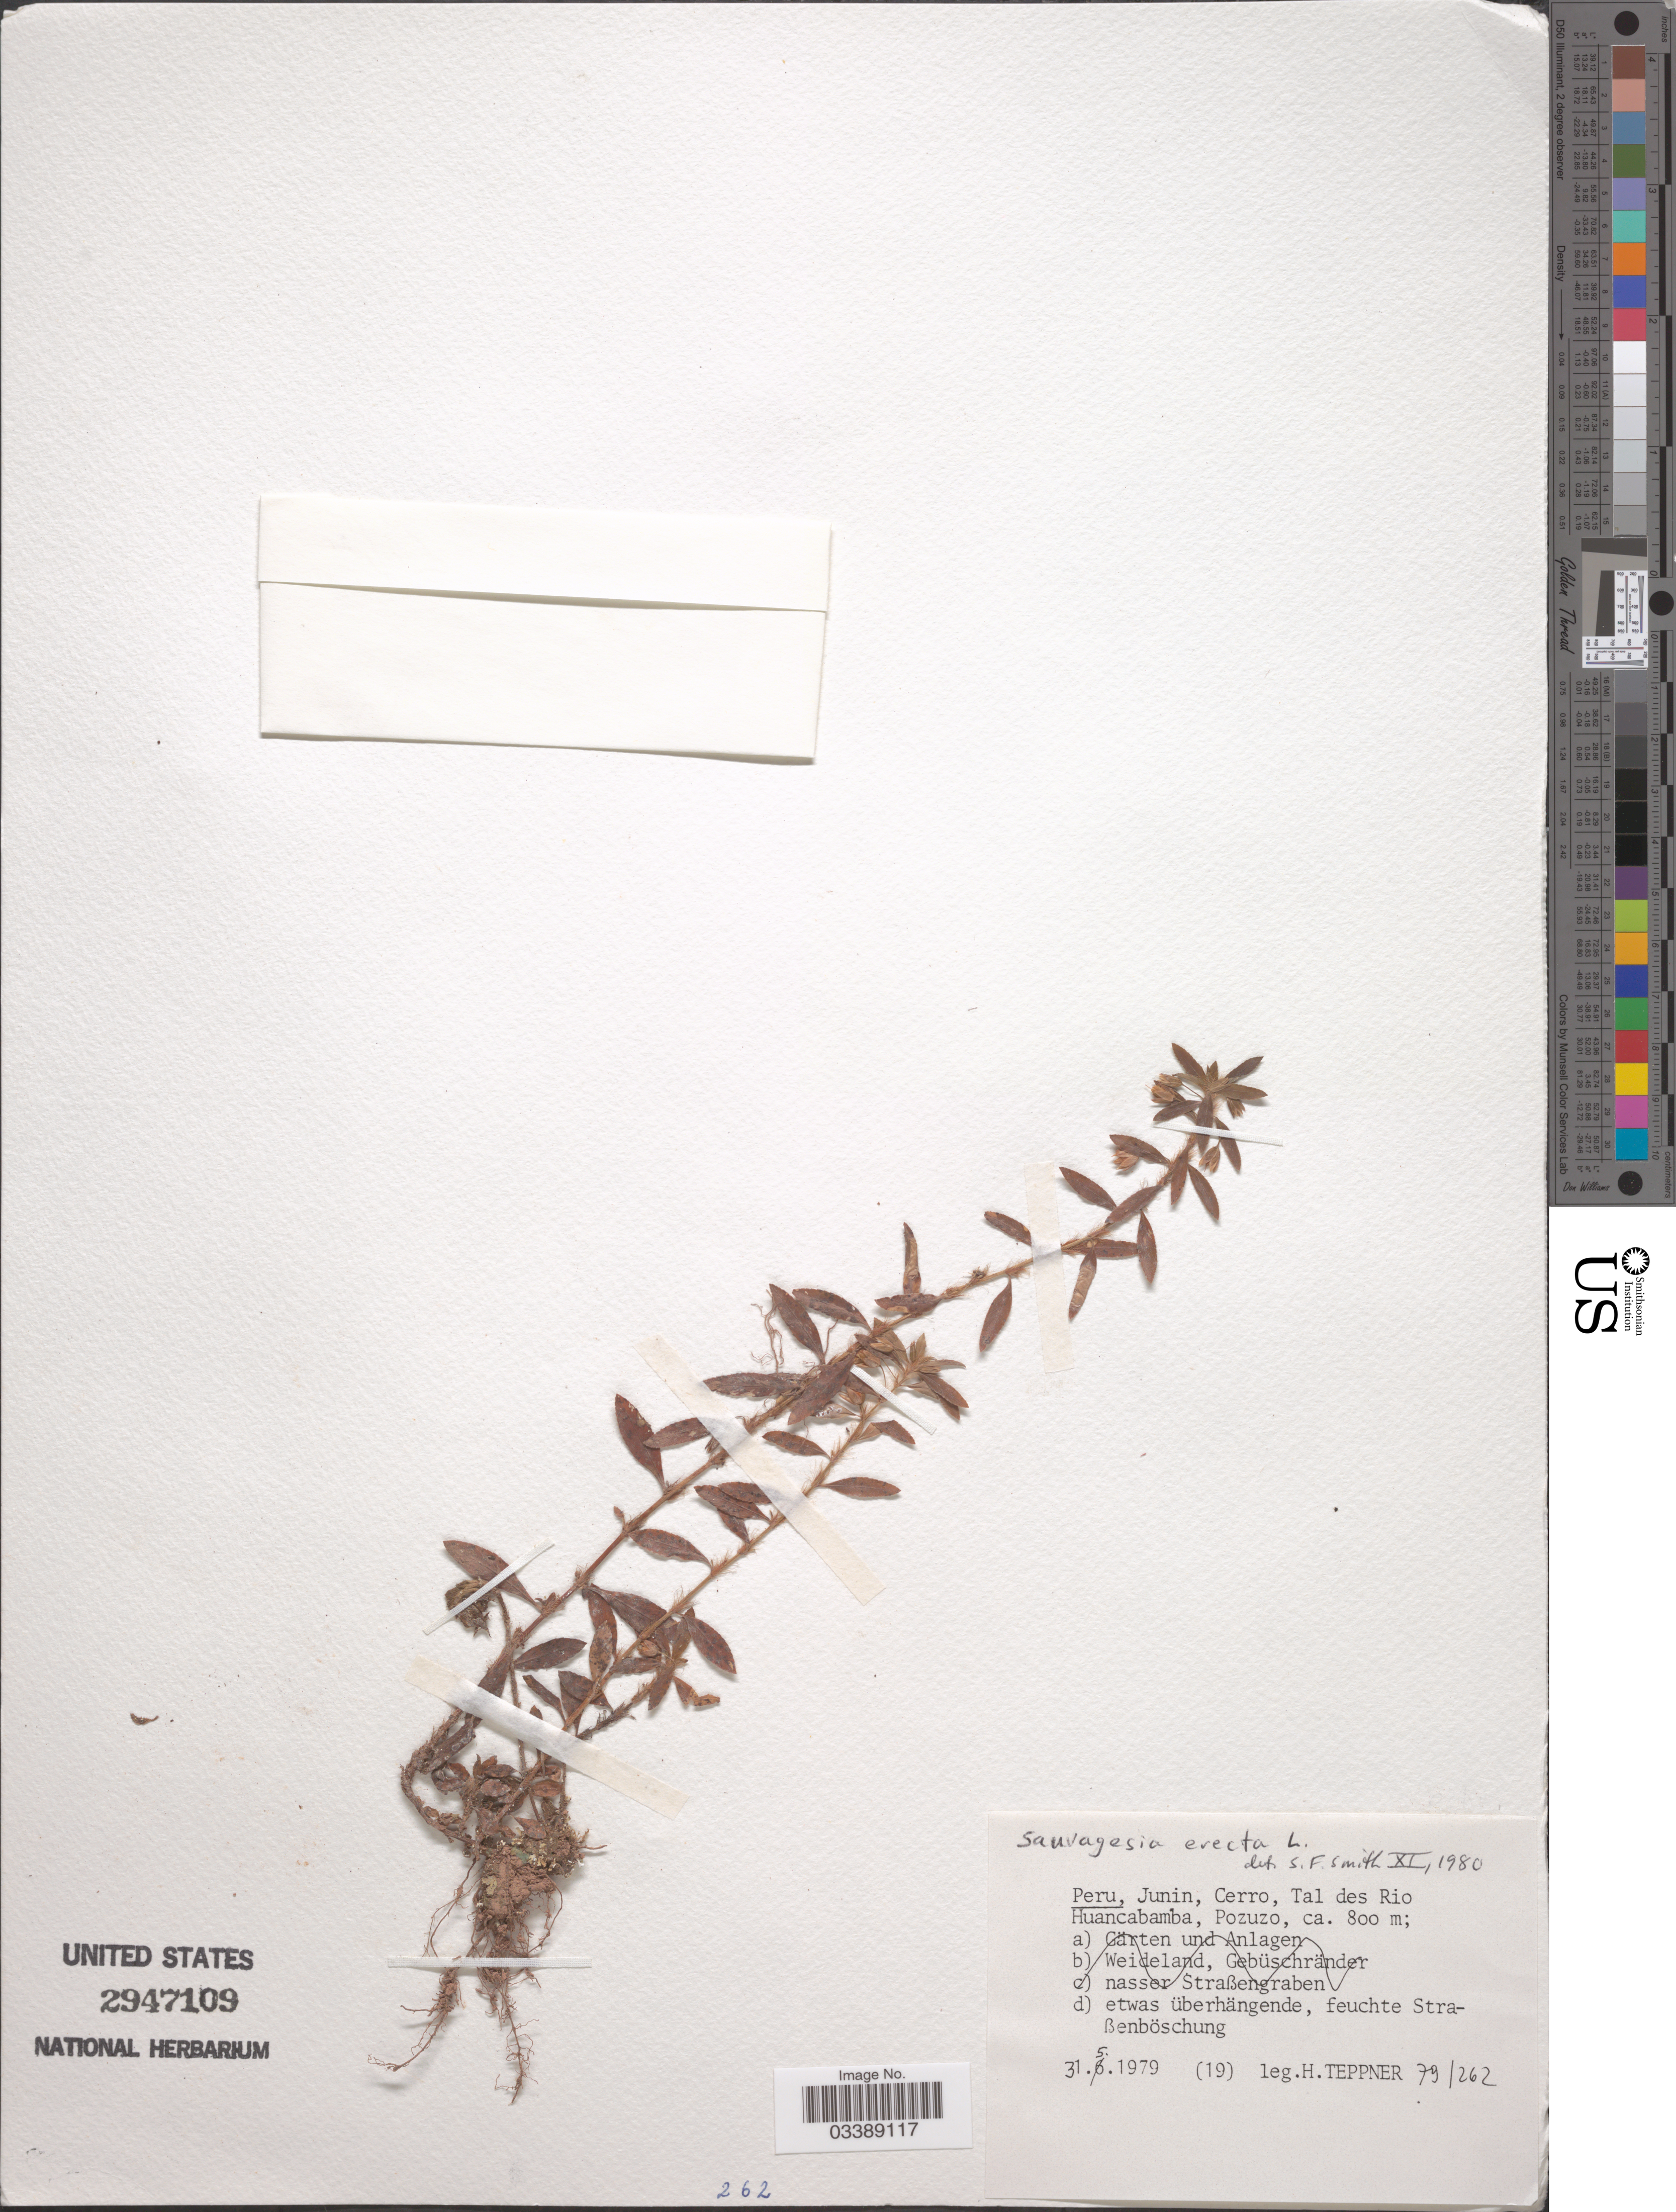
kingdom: Plantae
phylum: Tracheophyta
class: Magnoliopsida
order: Malpighiales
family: Ochnaceae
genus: Sauvagesia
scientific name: Sauvagesia erecta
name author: L.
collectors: H. Teppner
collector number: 79/262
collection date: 1979-05-31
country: Peru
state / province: Junín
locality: Cerro, Tal des Rio Huancabamba, Pozuzo.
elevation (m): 800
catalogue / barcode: US 2947109